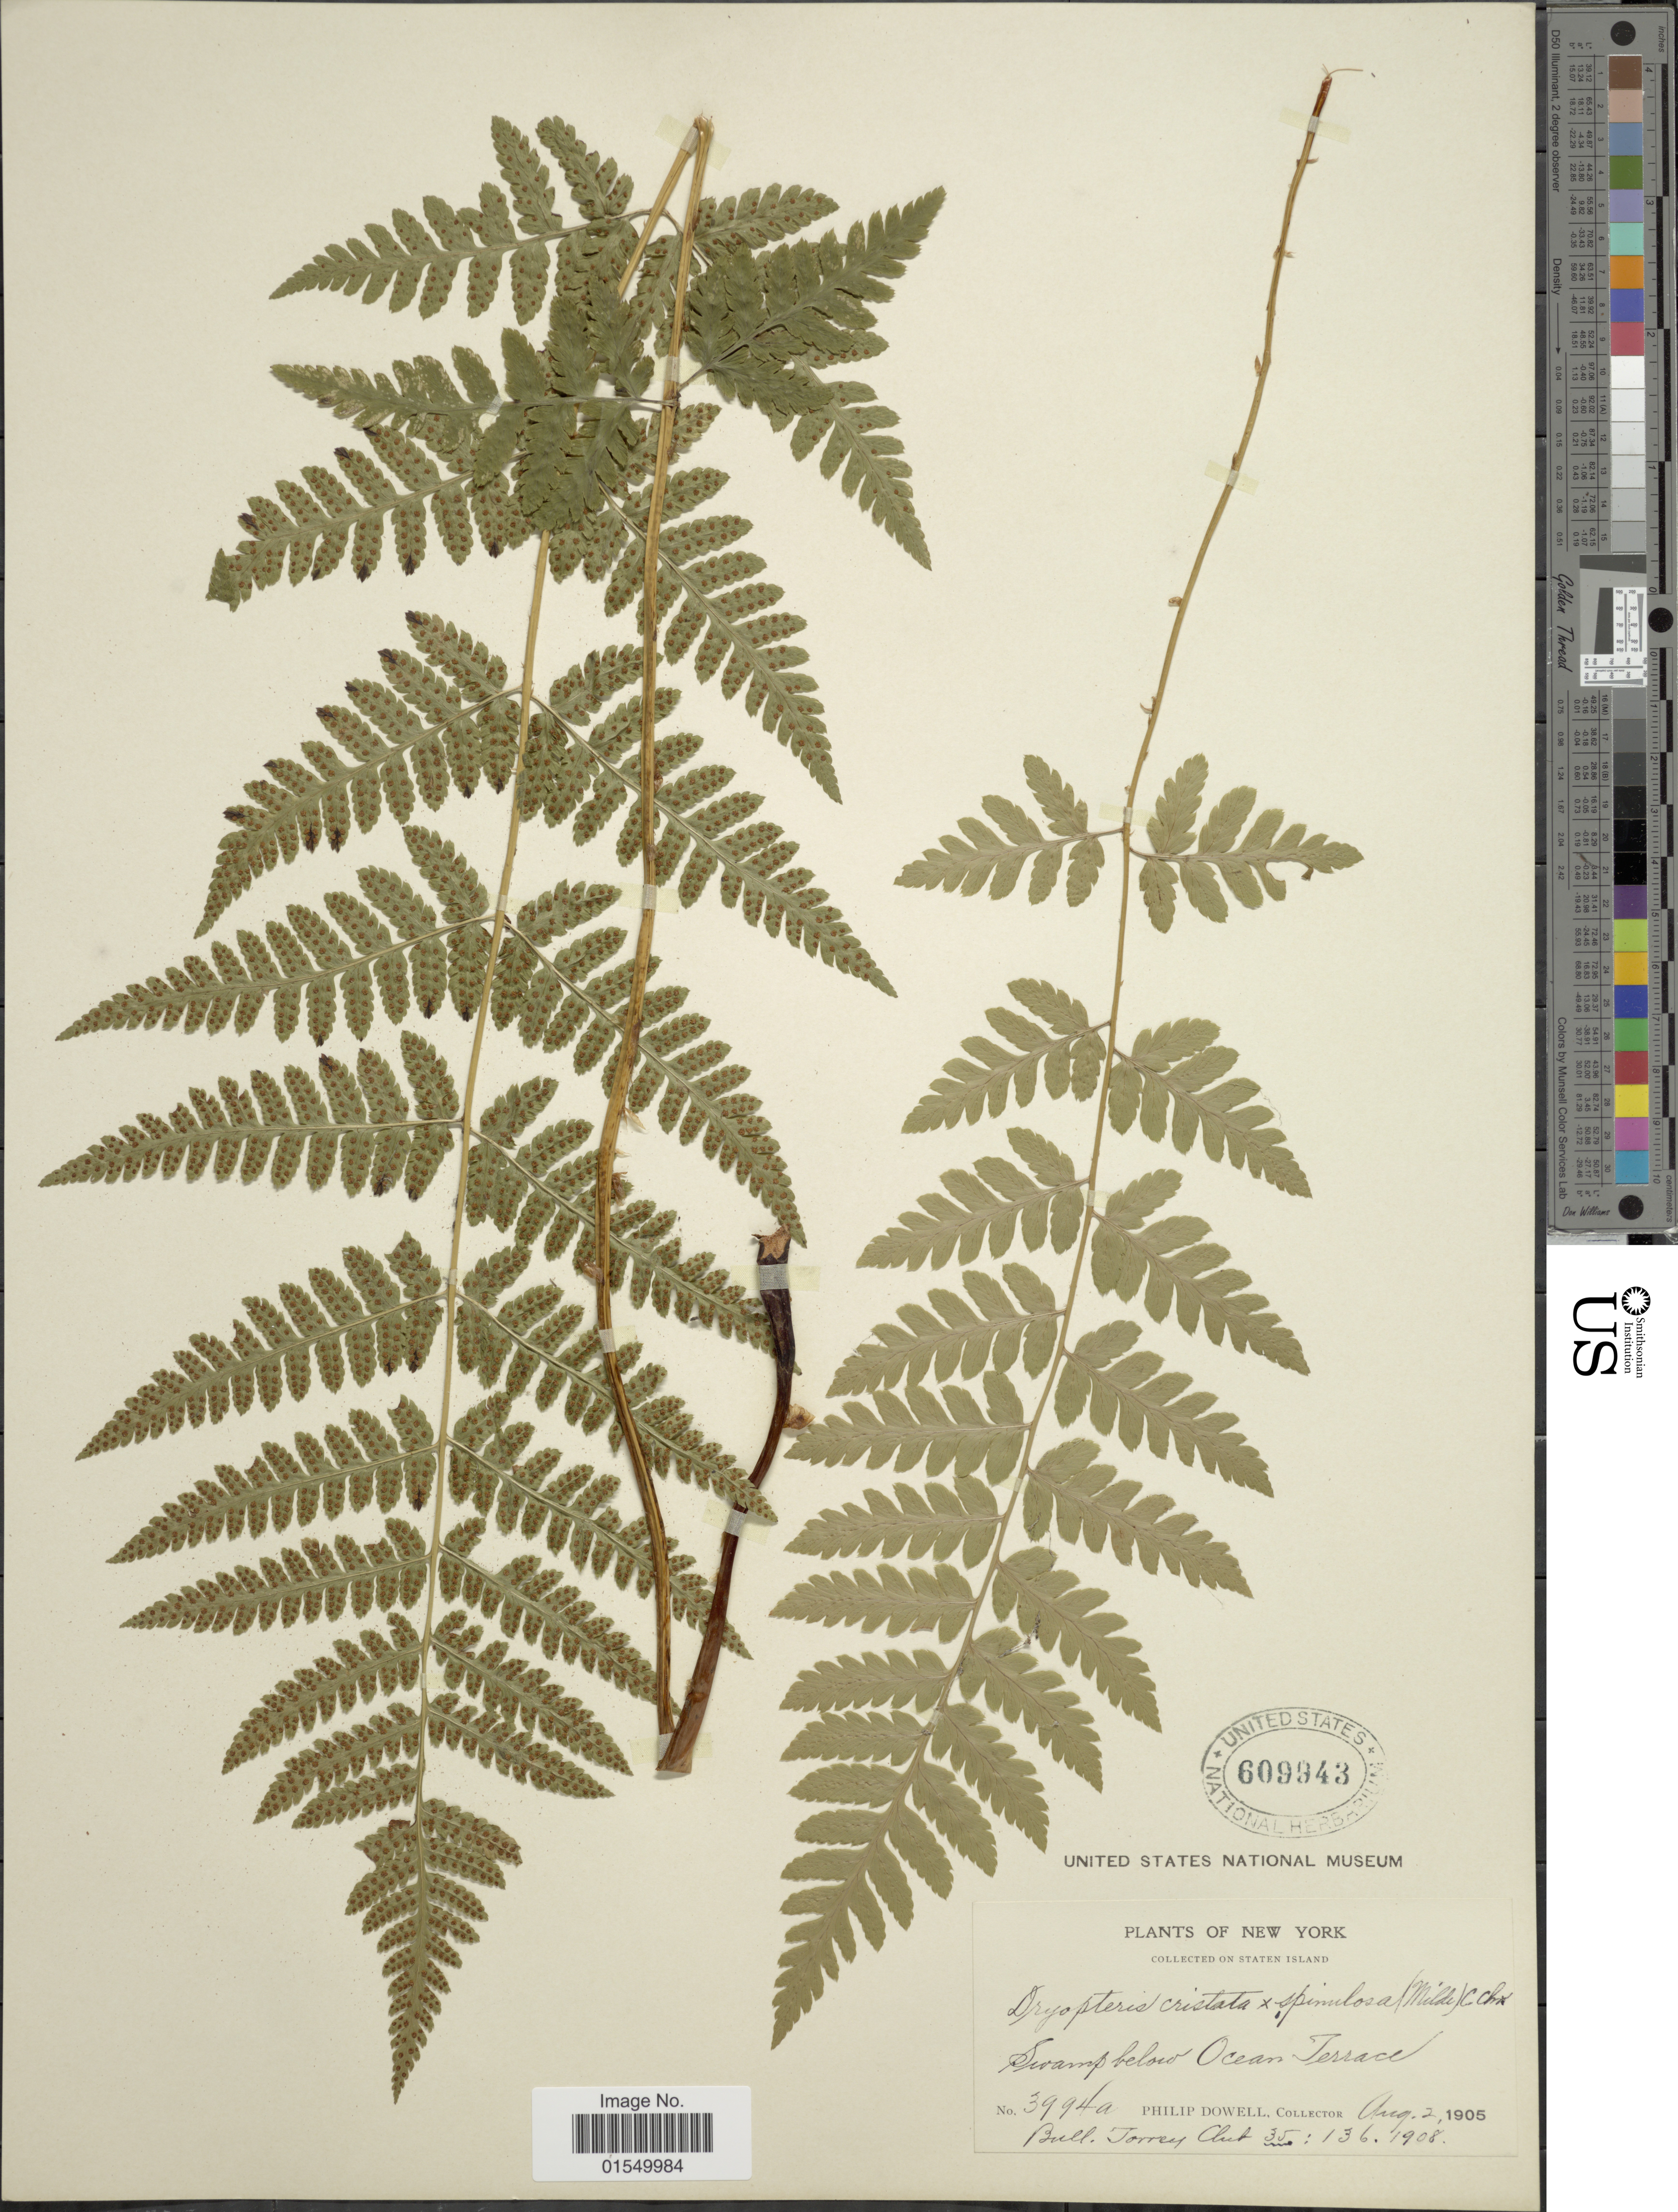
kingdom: Plantae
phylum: Tracheophyta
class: Polypodiopsida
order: Polypodiales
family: Dryopteridaceae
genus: Dryopteris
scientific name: Dryopteris x boottii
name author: Underw.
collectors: P. Dowell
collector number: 3994a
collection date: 1905-08-02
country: United States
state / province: New York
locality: Staten Island, swamp below Ocean Terrace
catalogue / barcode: US 609943